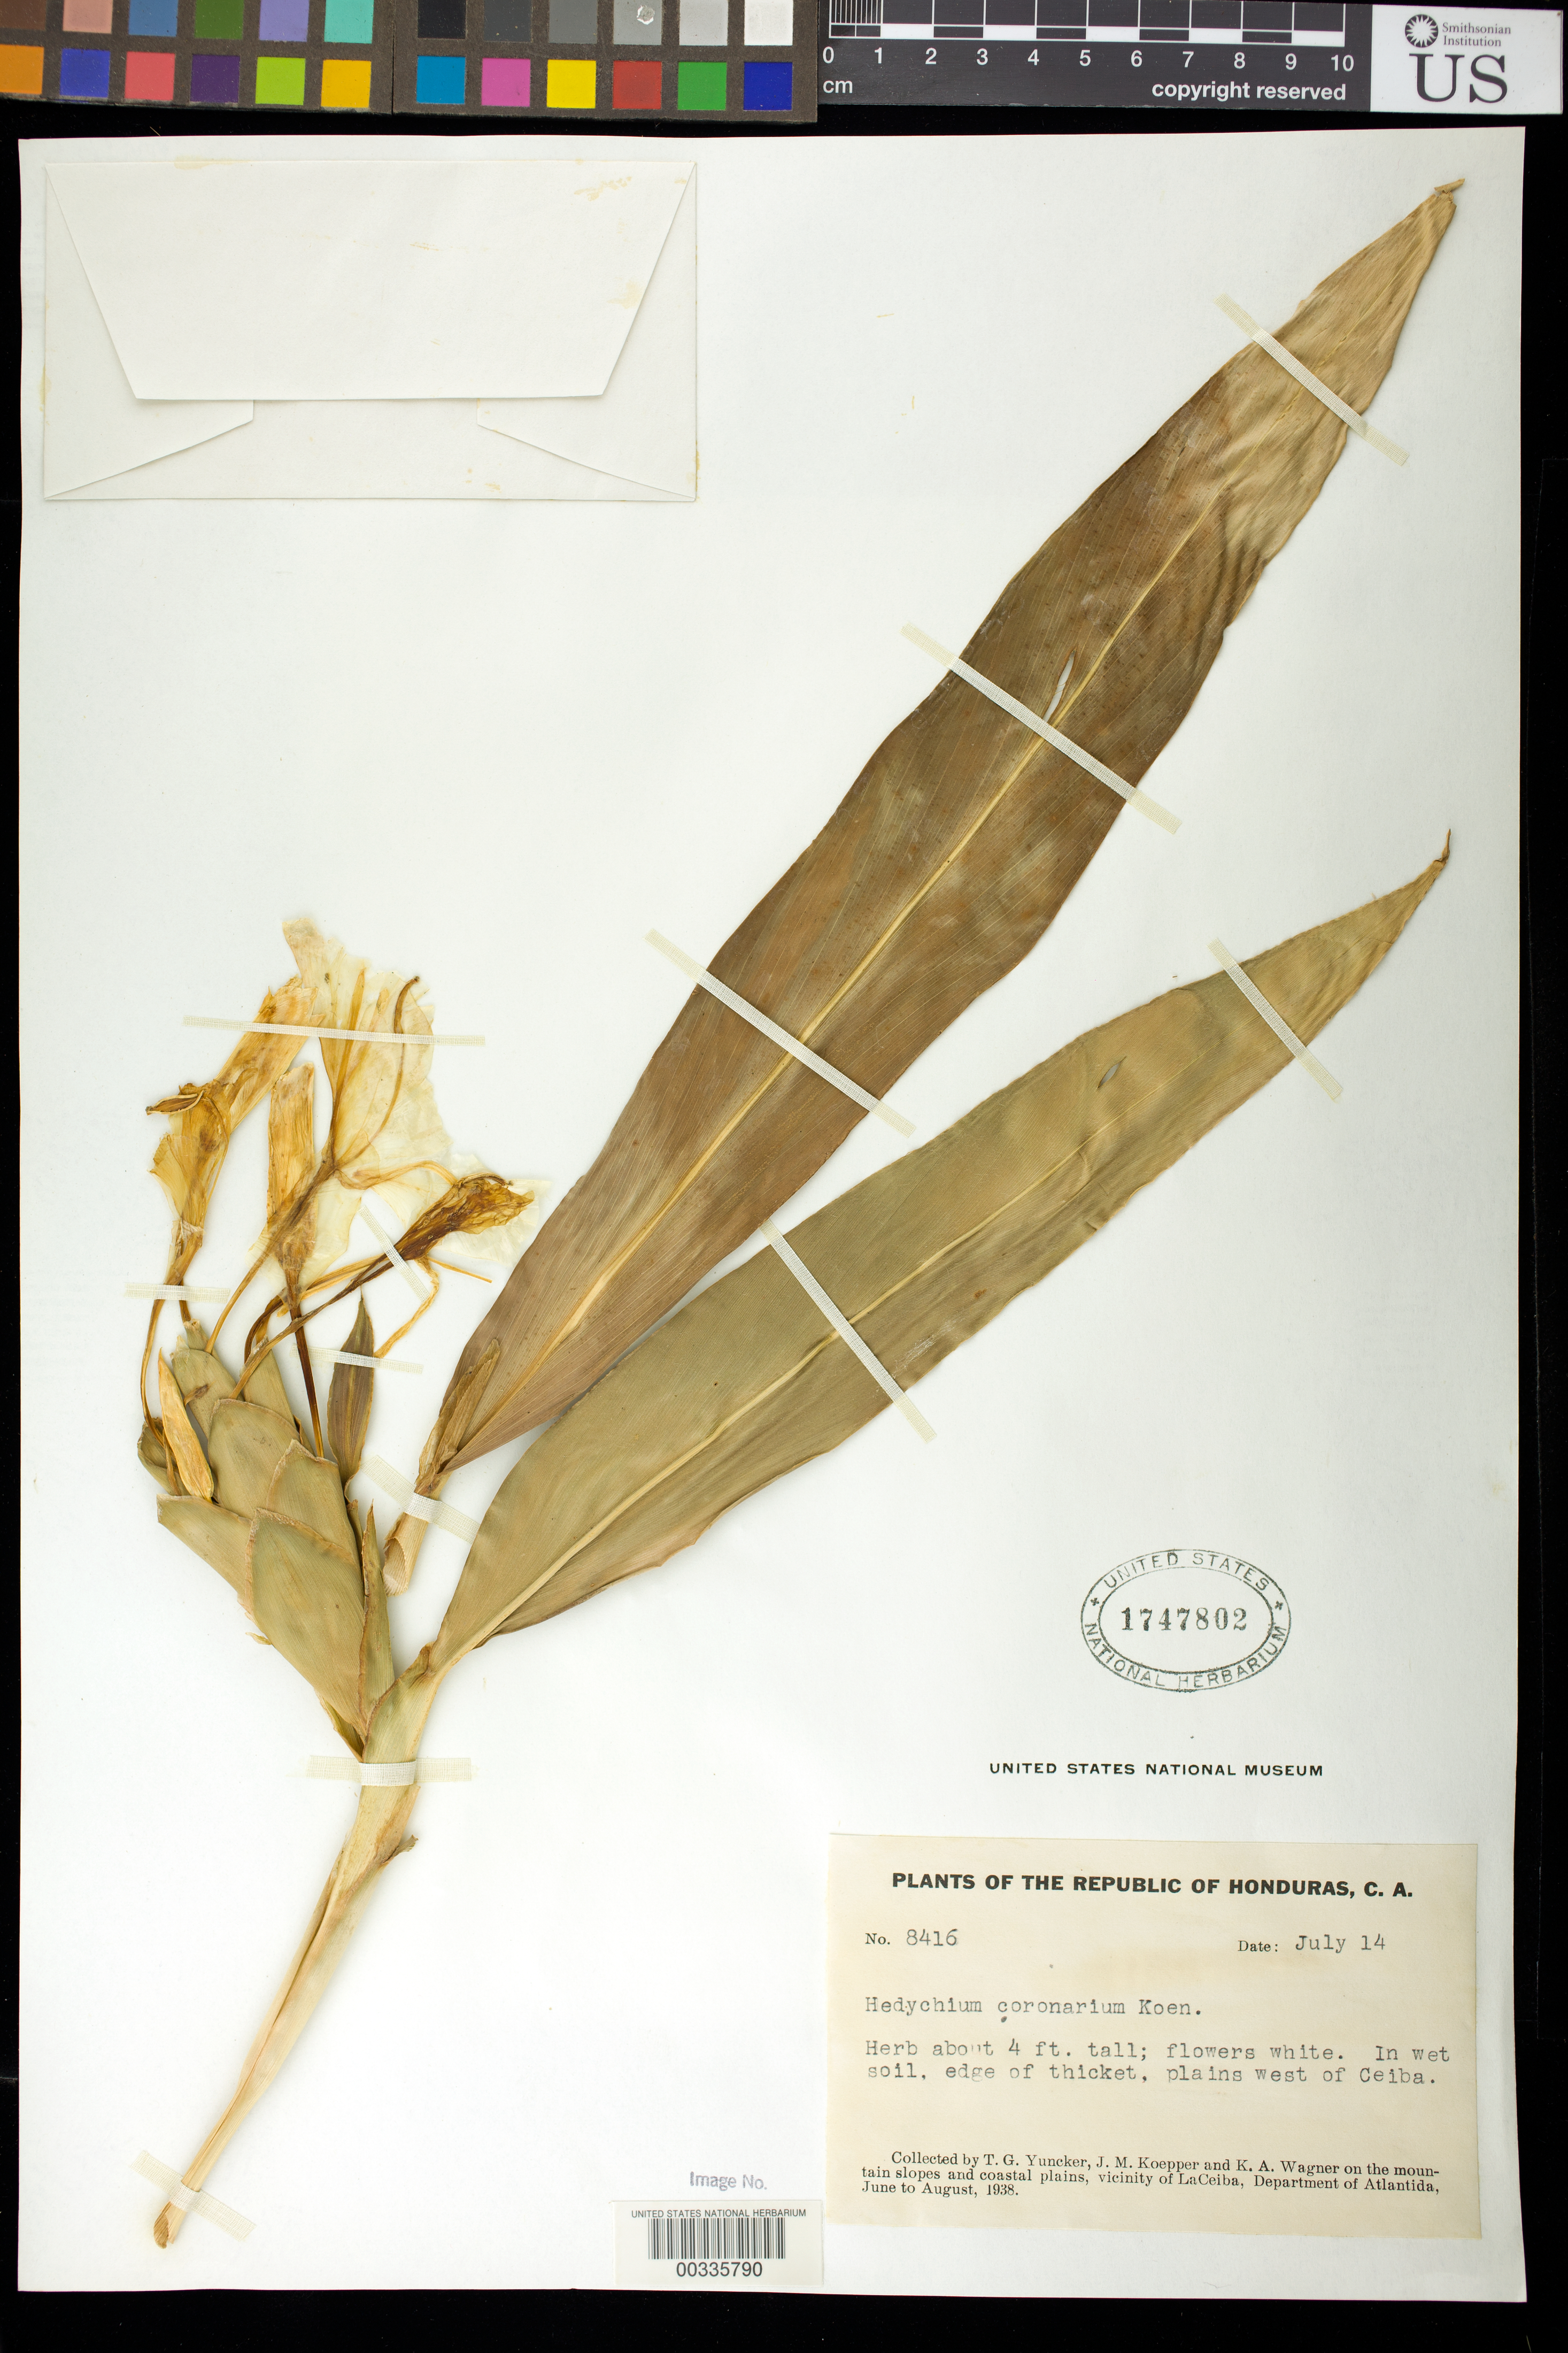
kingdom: Plantae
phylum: Tracheophyta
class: Liliopsida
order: Zingiberales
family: Zingiberaceae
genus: Hedychium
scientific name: Hedychium coronarium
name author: J. Koenig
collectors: T. G. Yuncker, J. M. Koepper & K. A. Wagner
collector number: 8416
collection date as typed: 14 Jul 1938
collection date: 1938-07-14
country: Honduras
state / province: Atlántida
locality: Plains W of Ceiba, vicinity of La Ceiba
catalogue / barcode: US 1747802